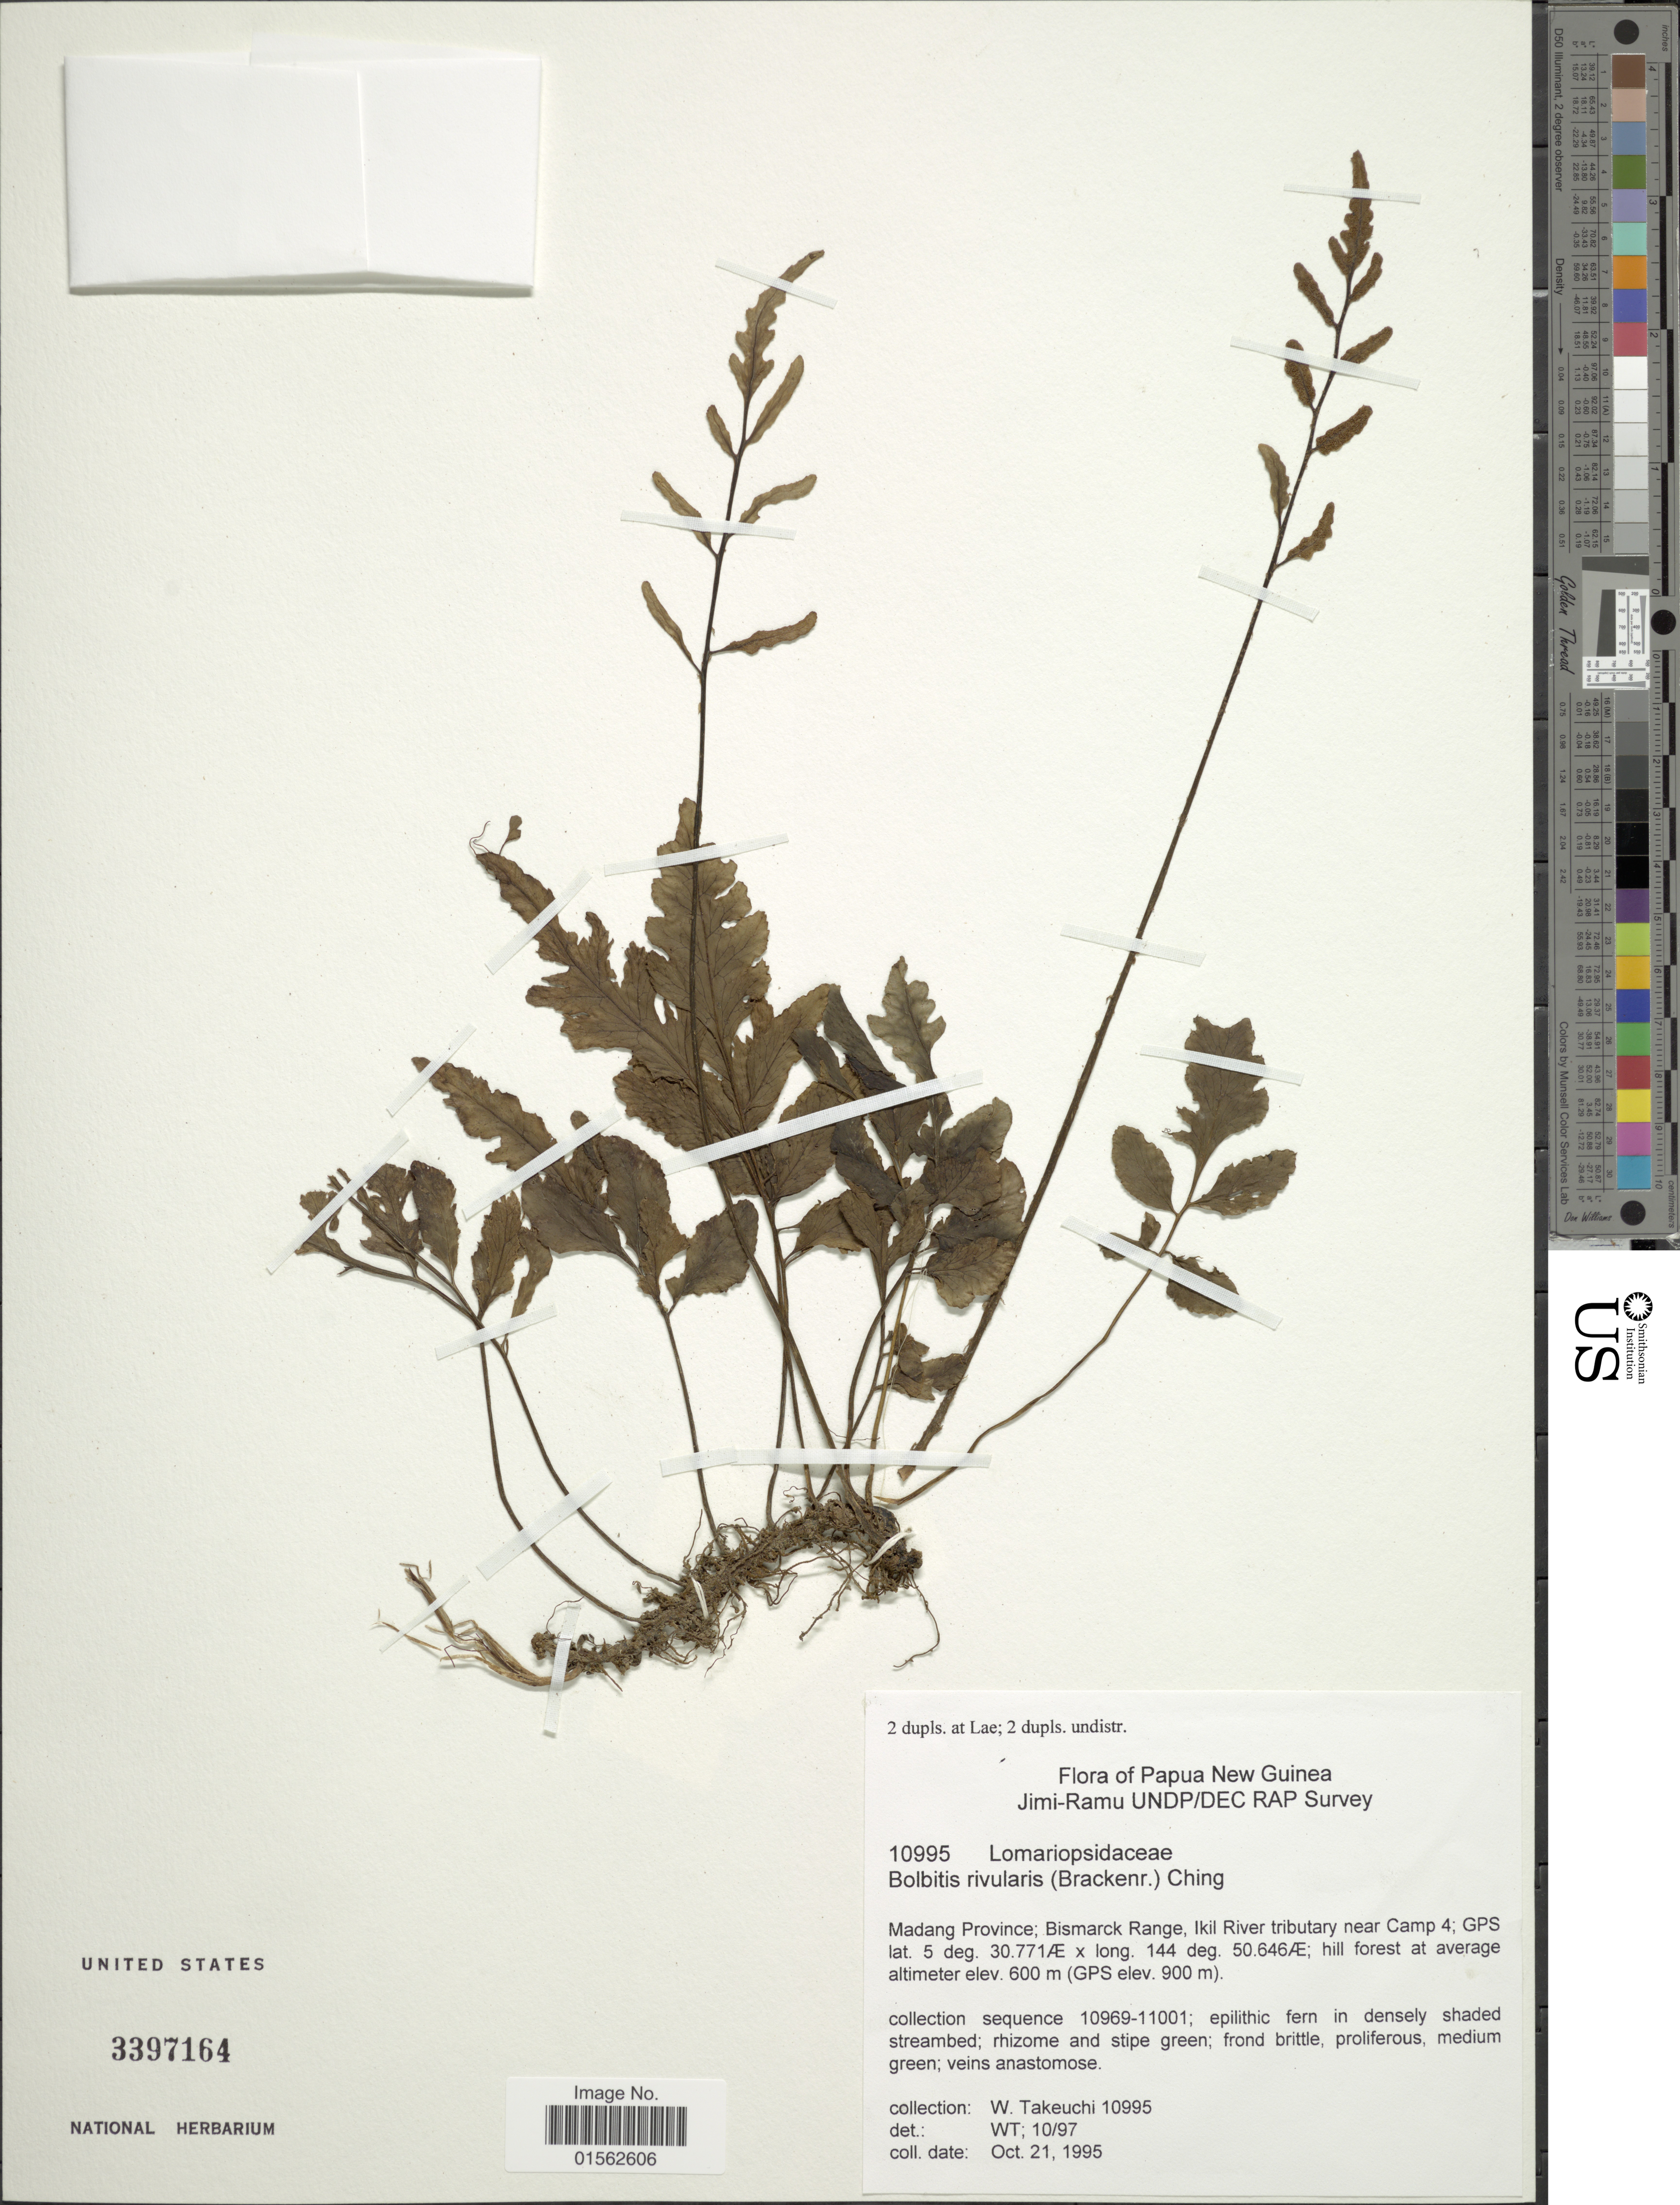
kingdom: Plantae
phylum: Tracheophyta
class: Polypodiopsida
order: Polypodiales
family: Dryopteridaceae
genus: Bolbitis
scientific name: Bolbitis rivularis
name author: (Brack.) Ching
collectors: W. Takeuchi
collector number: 10995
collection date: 1995-10-21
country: Papua New Guinea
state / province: Madang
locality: Papua New Guinea, Bismarck Range, Ikil River tributary near Camp 4; hill forest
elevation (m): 600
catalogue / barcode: US 3397164